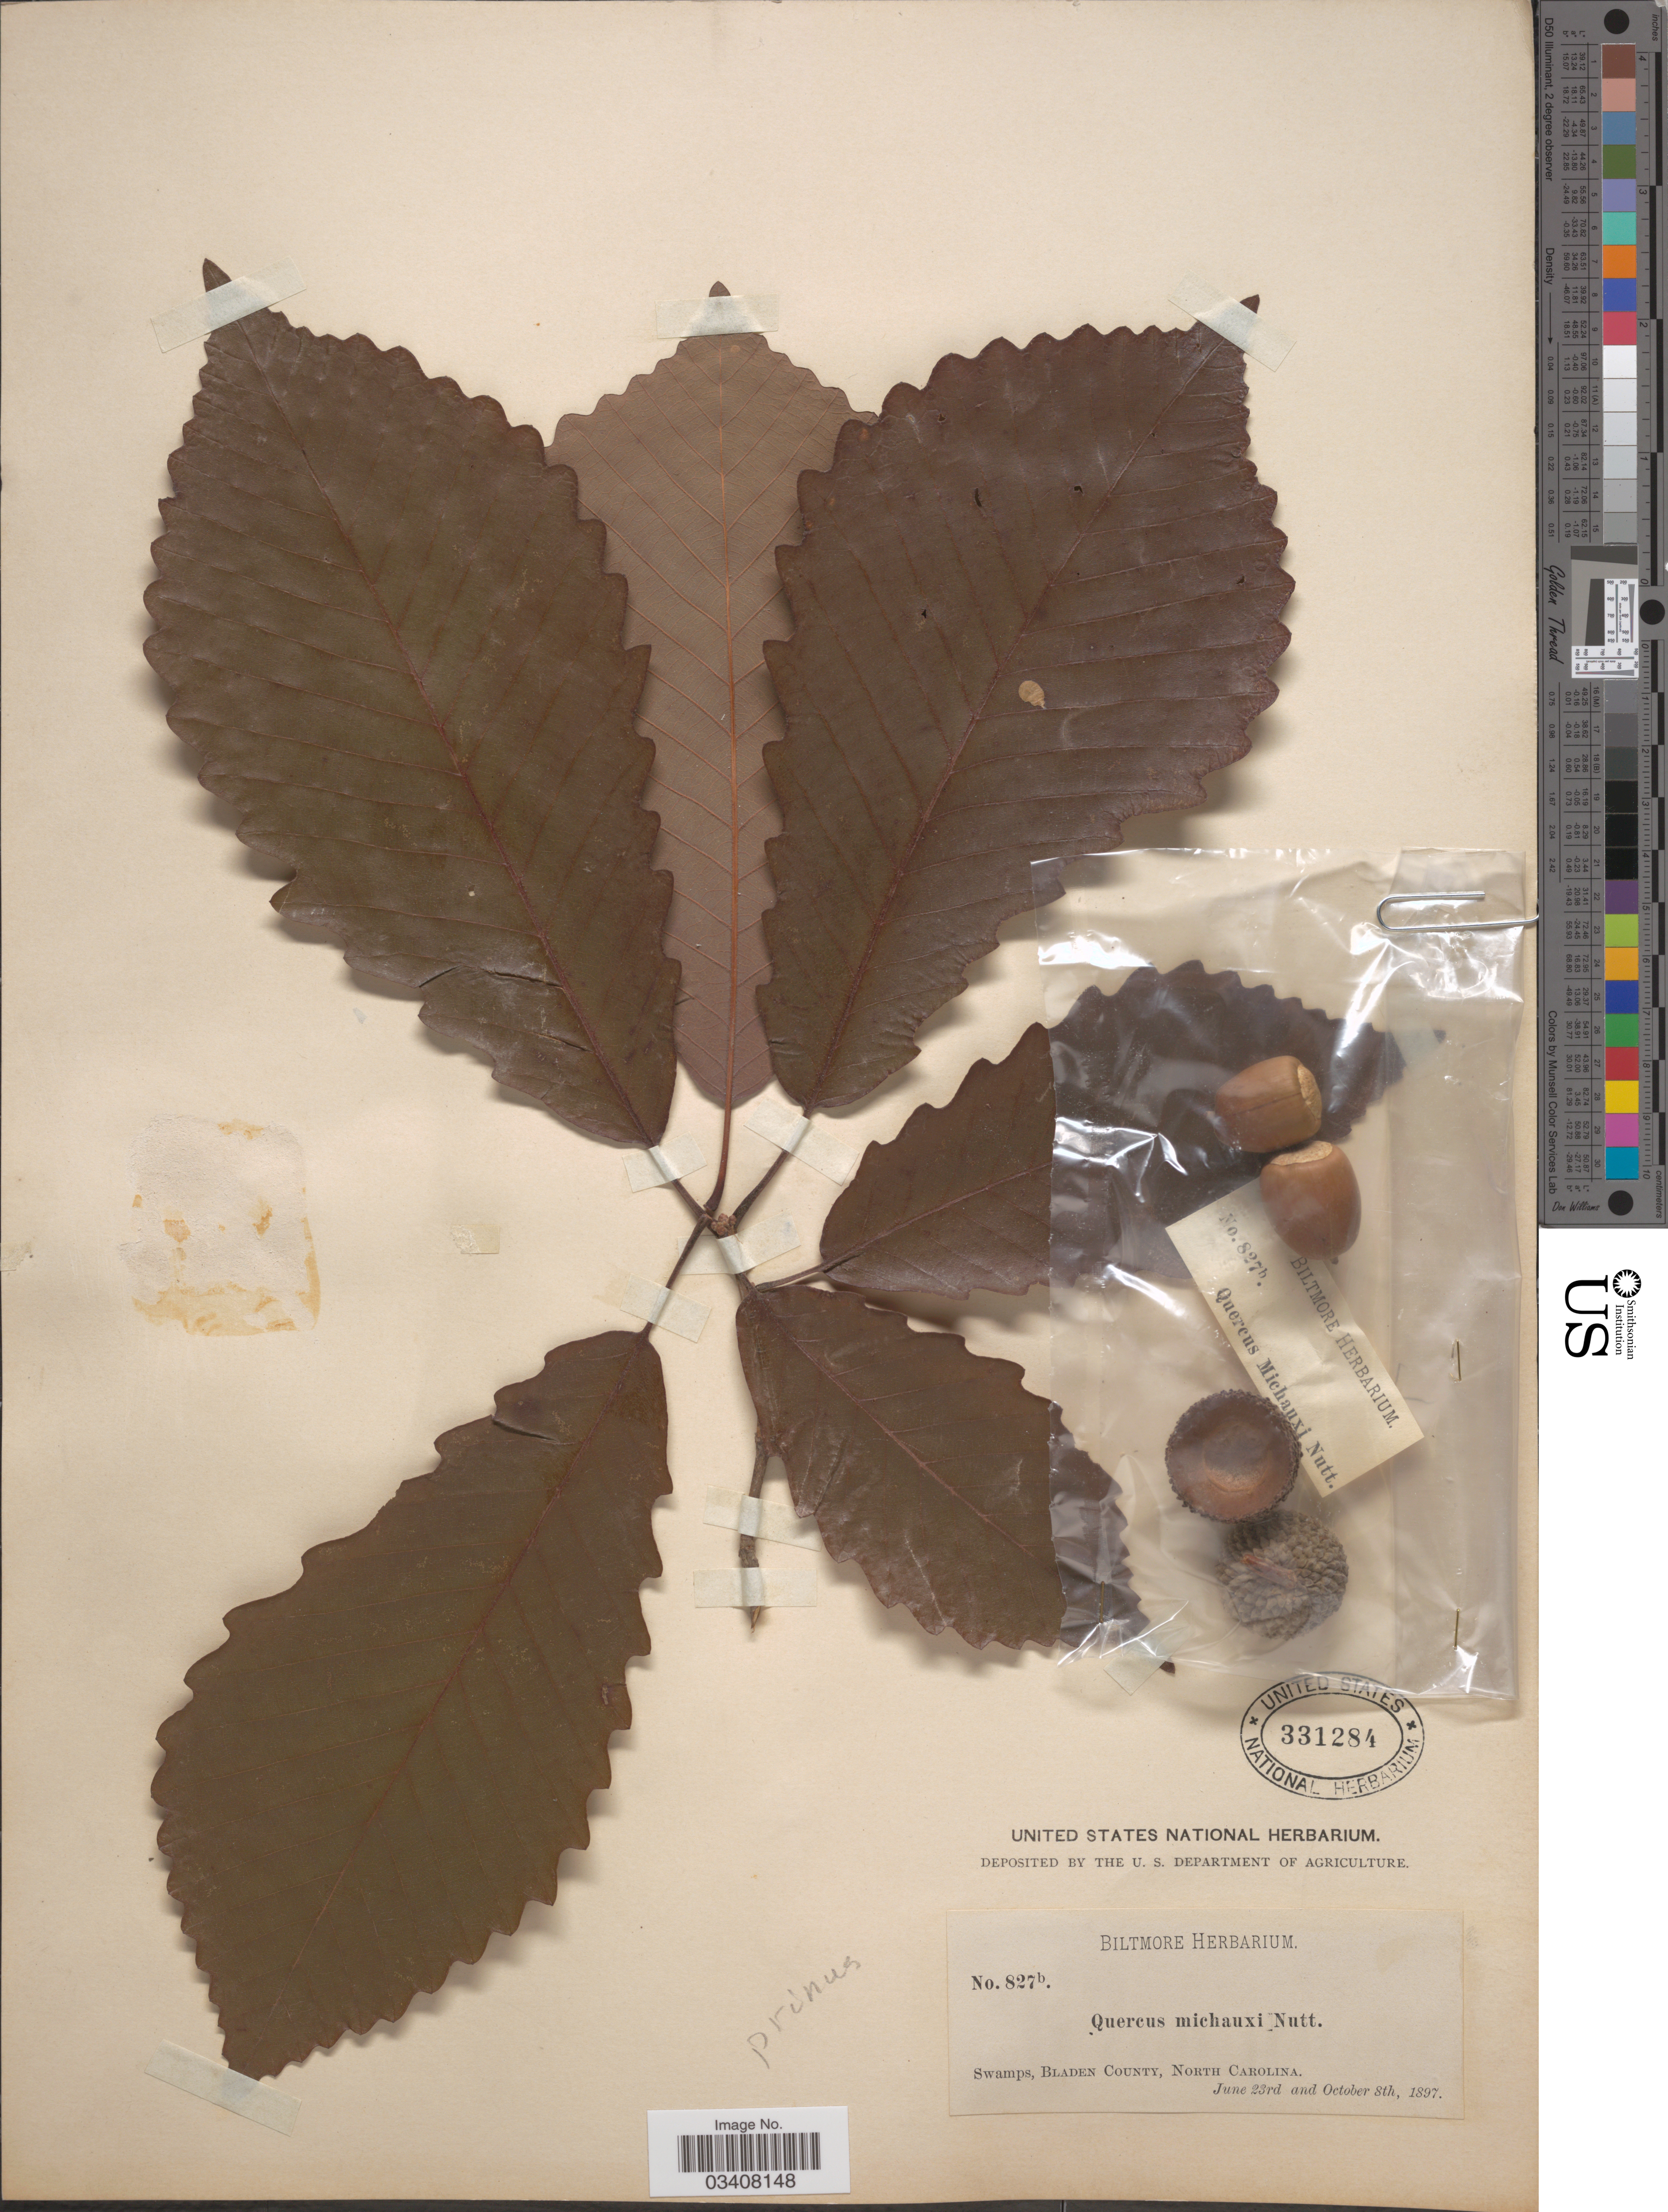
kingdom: Plantae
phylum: Tracheophyta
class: Magnoliopsida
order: Fagales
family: Fagaceae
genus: Quercus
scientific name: Quercus prinus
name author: L.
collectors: ex herb. Biltmore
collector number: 827b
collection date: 1897-06-23/1897-10-08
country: United States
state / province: North Carolina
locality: Swamps, Bladen County.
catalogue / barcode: US 331284